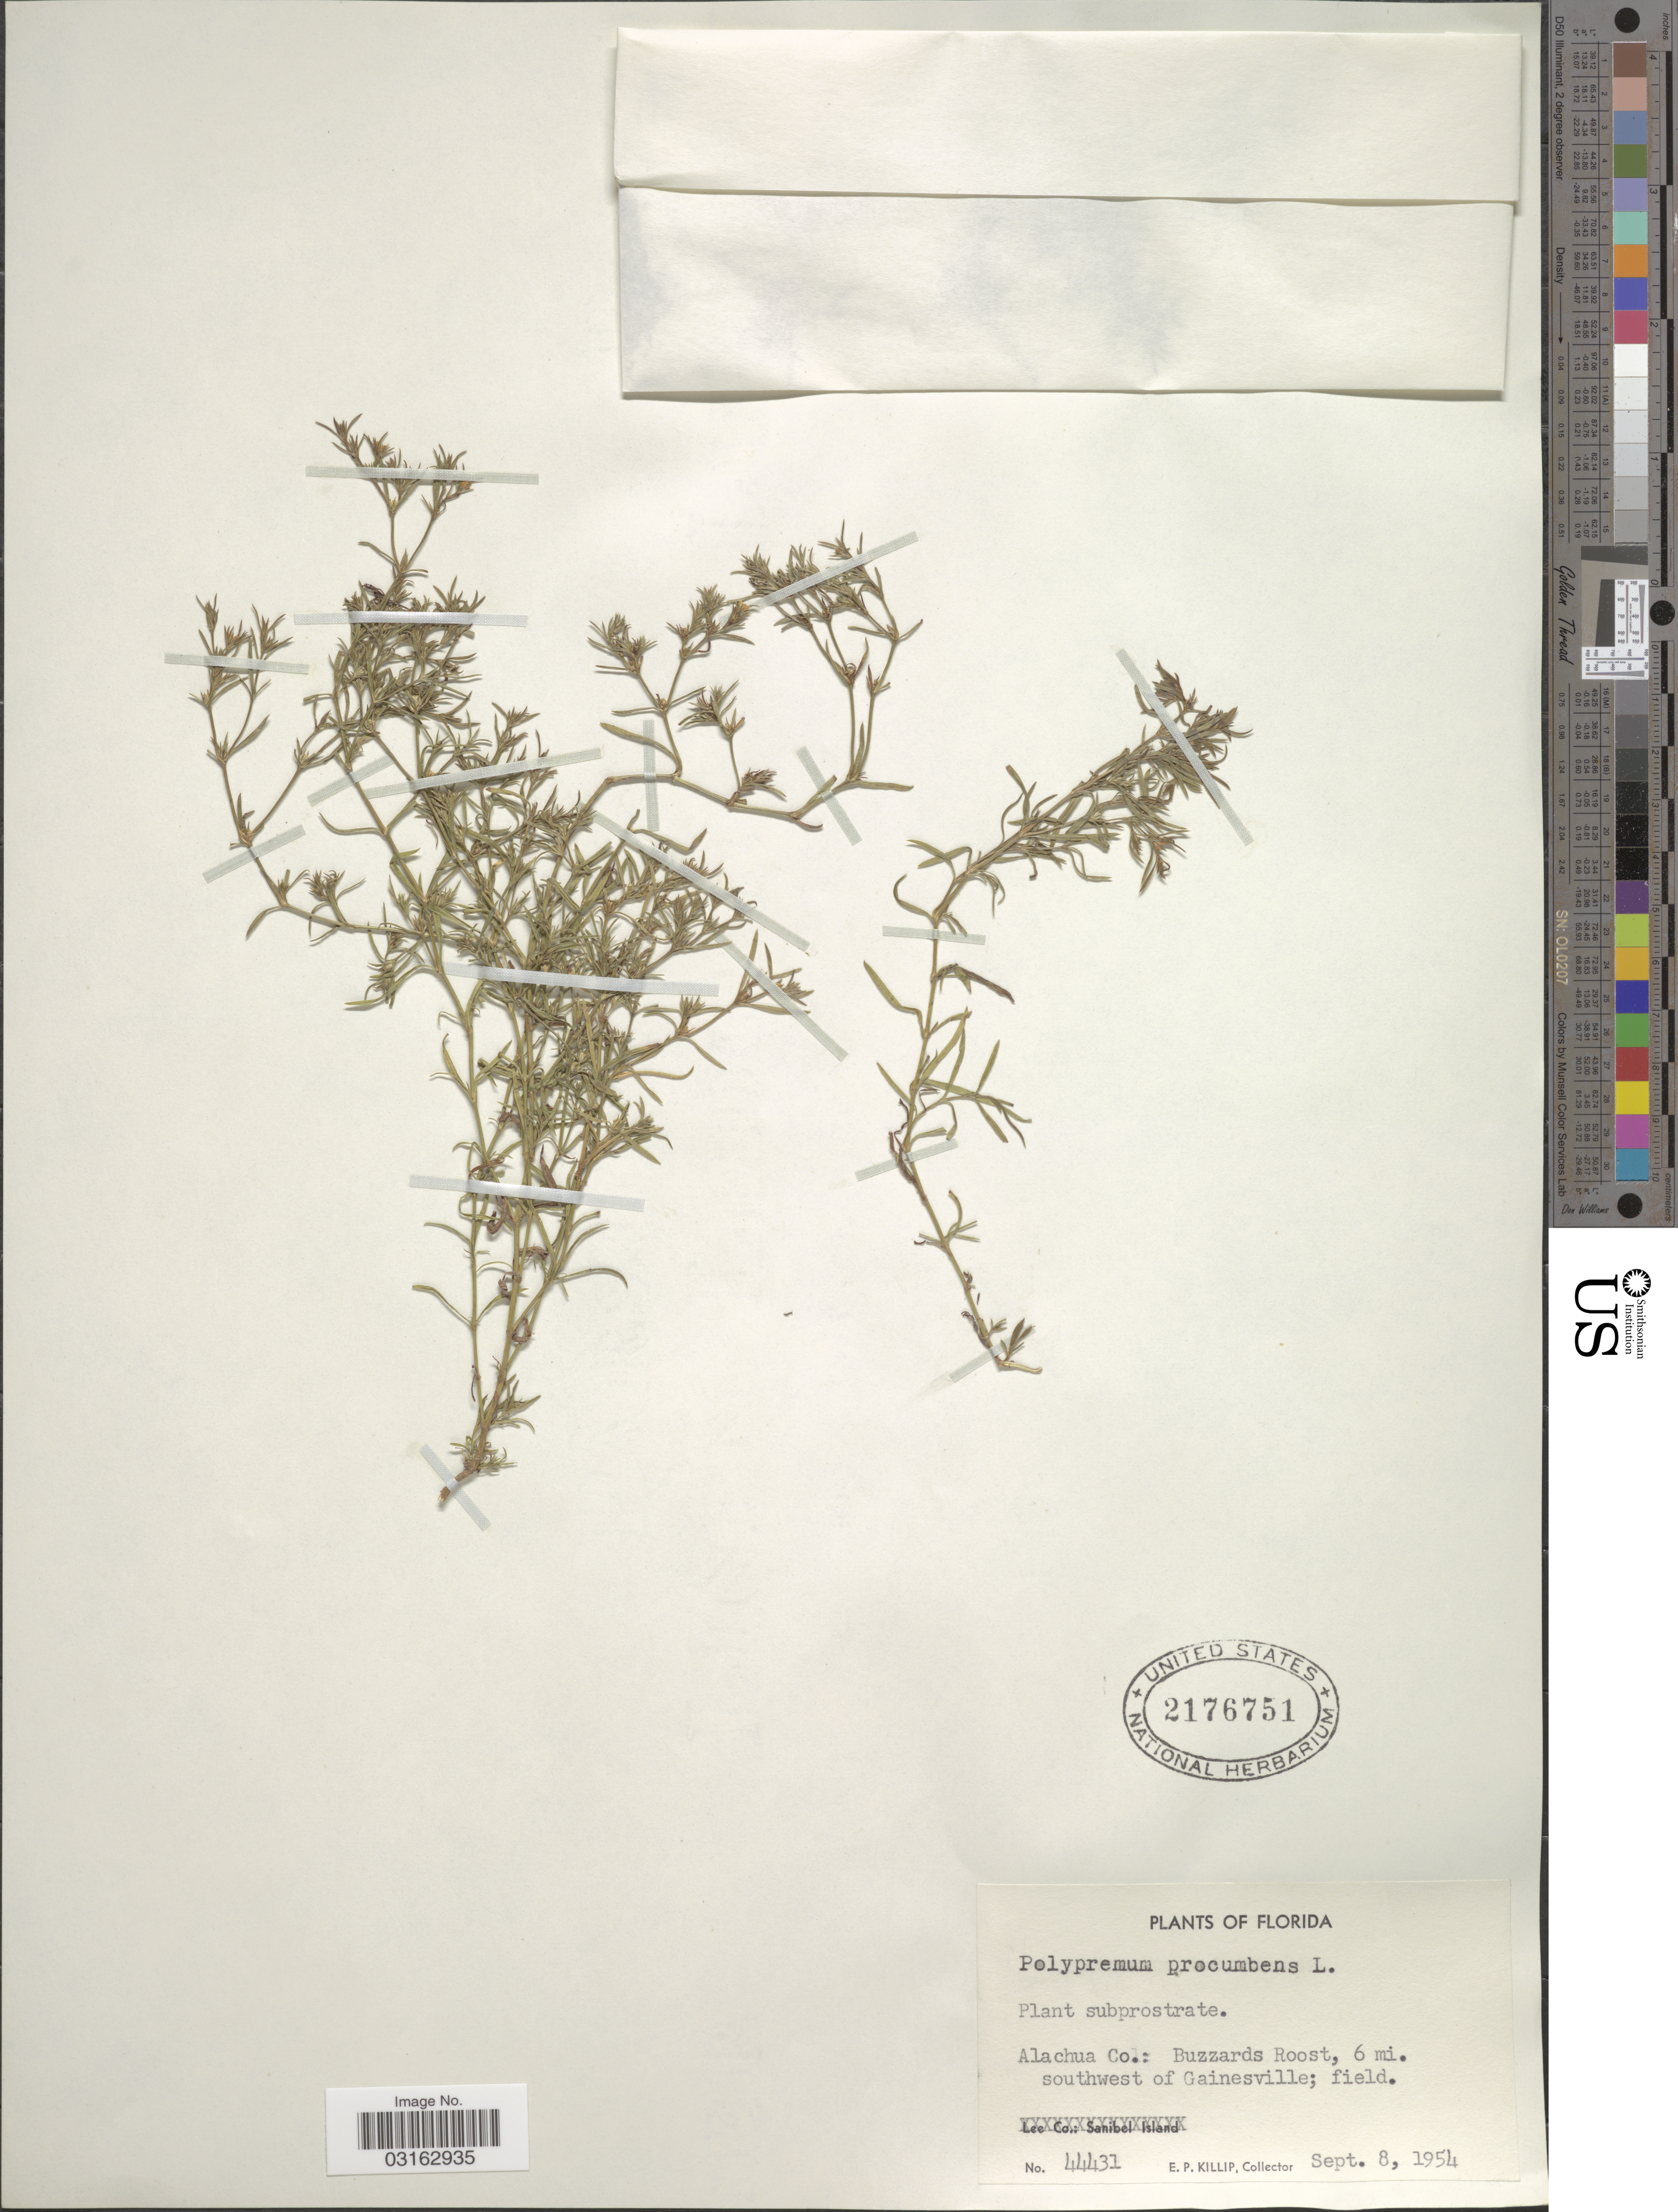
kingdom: Plantae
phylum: Tracheophyta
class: Magnoliopsida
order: Lamiales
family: Tetrachondraceae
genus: Polypremum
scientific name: Polypremum procumbens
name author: L.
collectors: E. P. Killip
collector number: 44431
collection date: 1954-09-08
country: United States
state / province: Florida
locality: Alachua Co.: Buzzards Roost, 6 mi. southwest of Gainesville.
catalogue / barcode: US 2176751